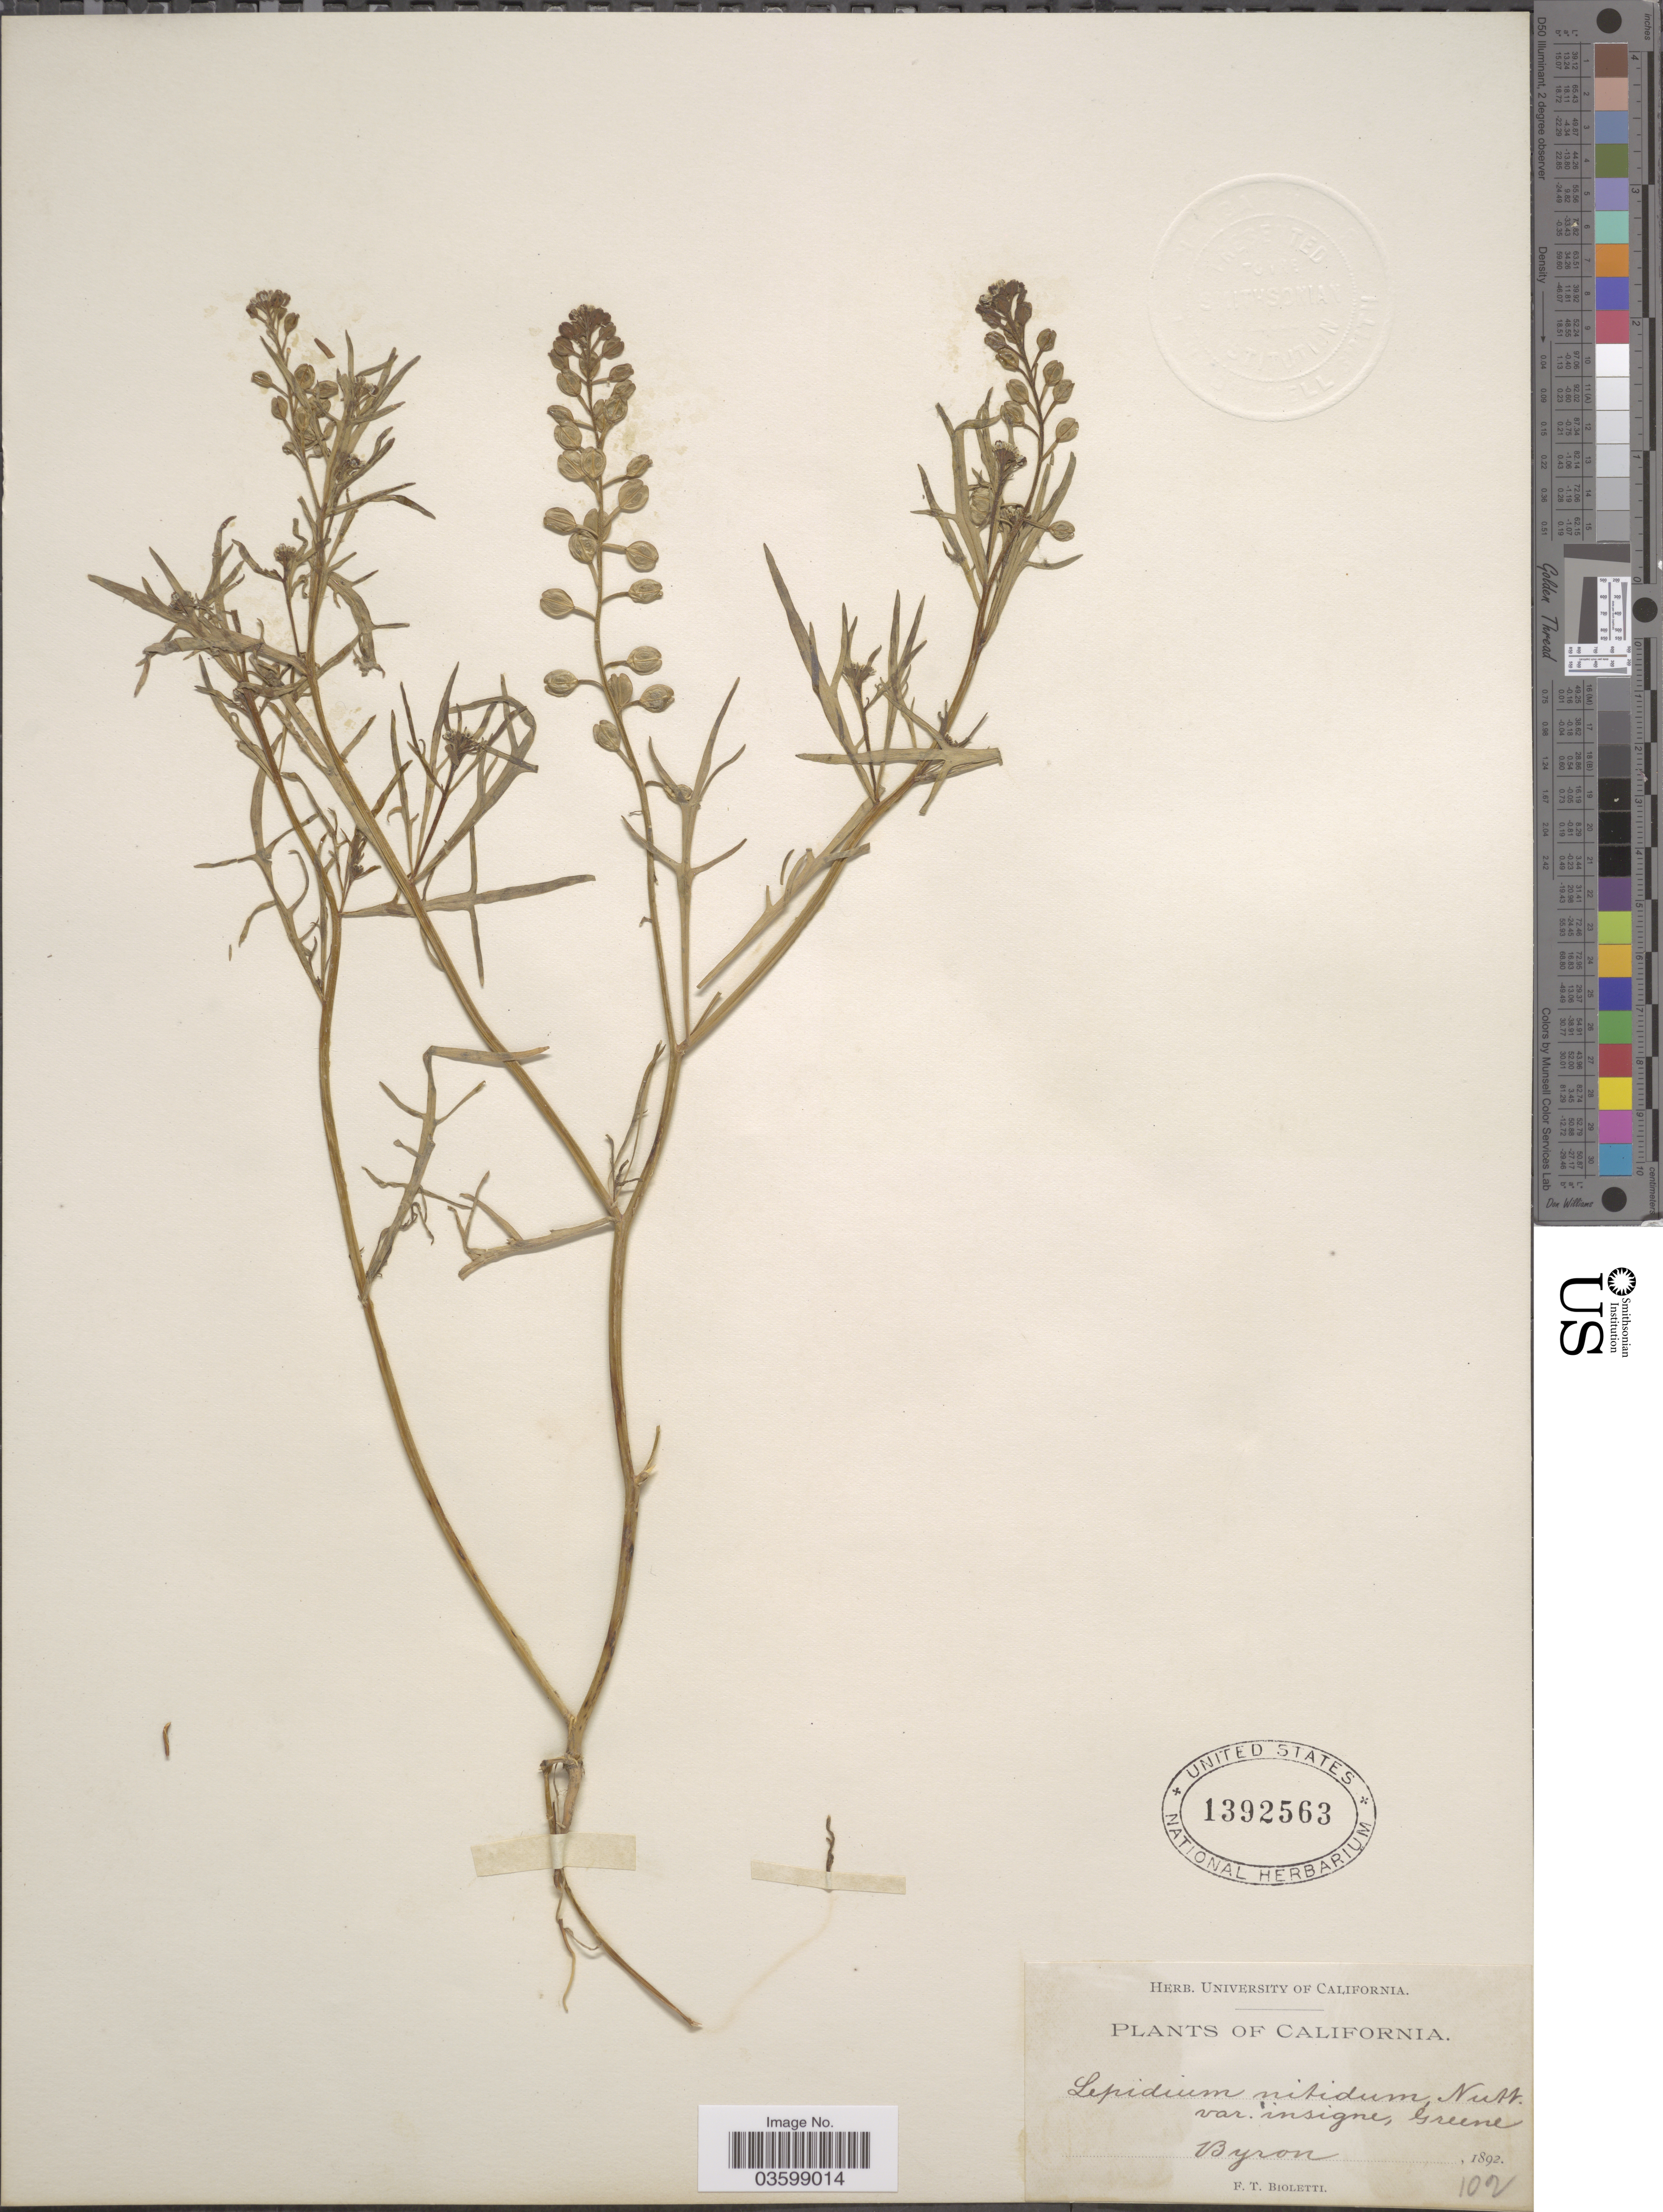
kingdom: Plantae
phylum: Tracheophyta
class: Magnoliopsida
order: Brassicales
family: Brassicaceae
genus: Lepidium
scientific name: Lepidium nitidum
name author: Nutt.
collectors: F. T. Bioletti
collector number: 102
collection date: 1892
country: United States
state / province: California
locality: Byron.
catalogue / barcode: US 1392563